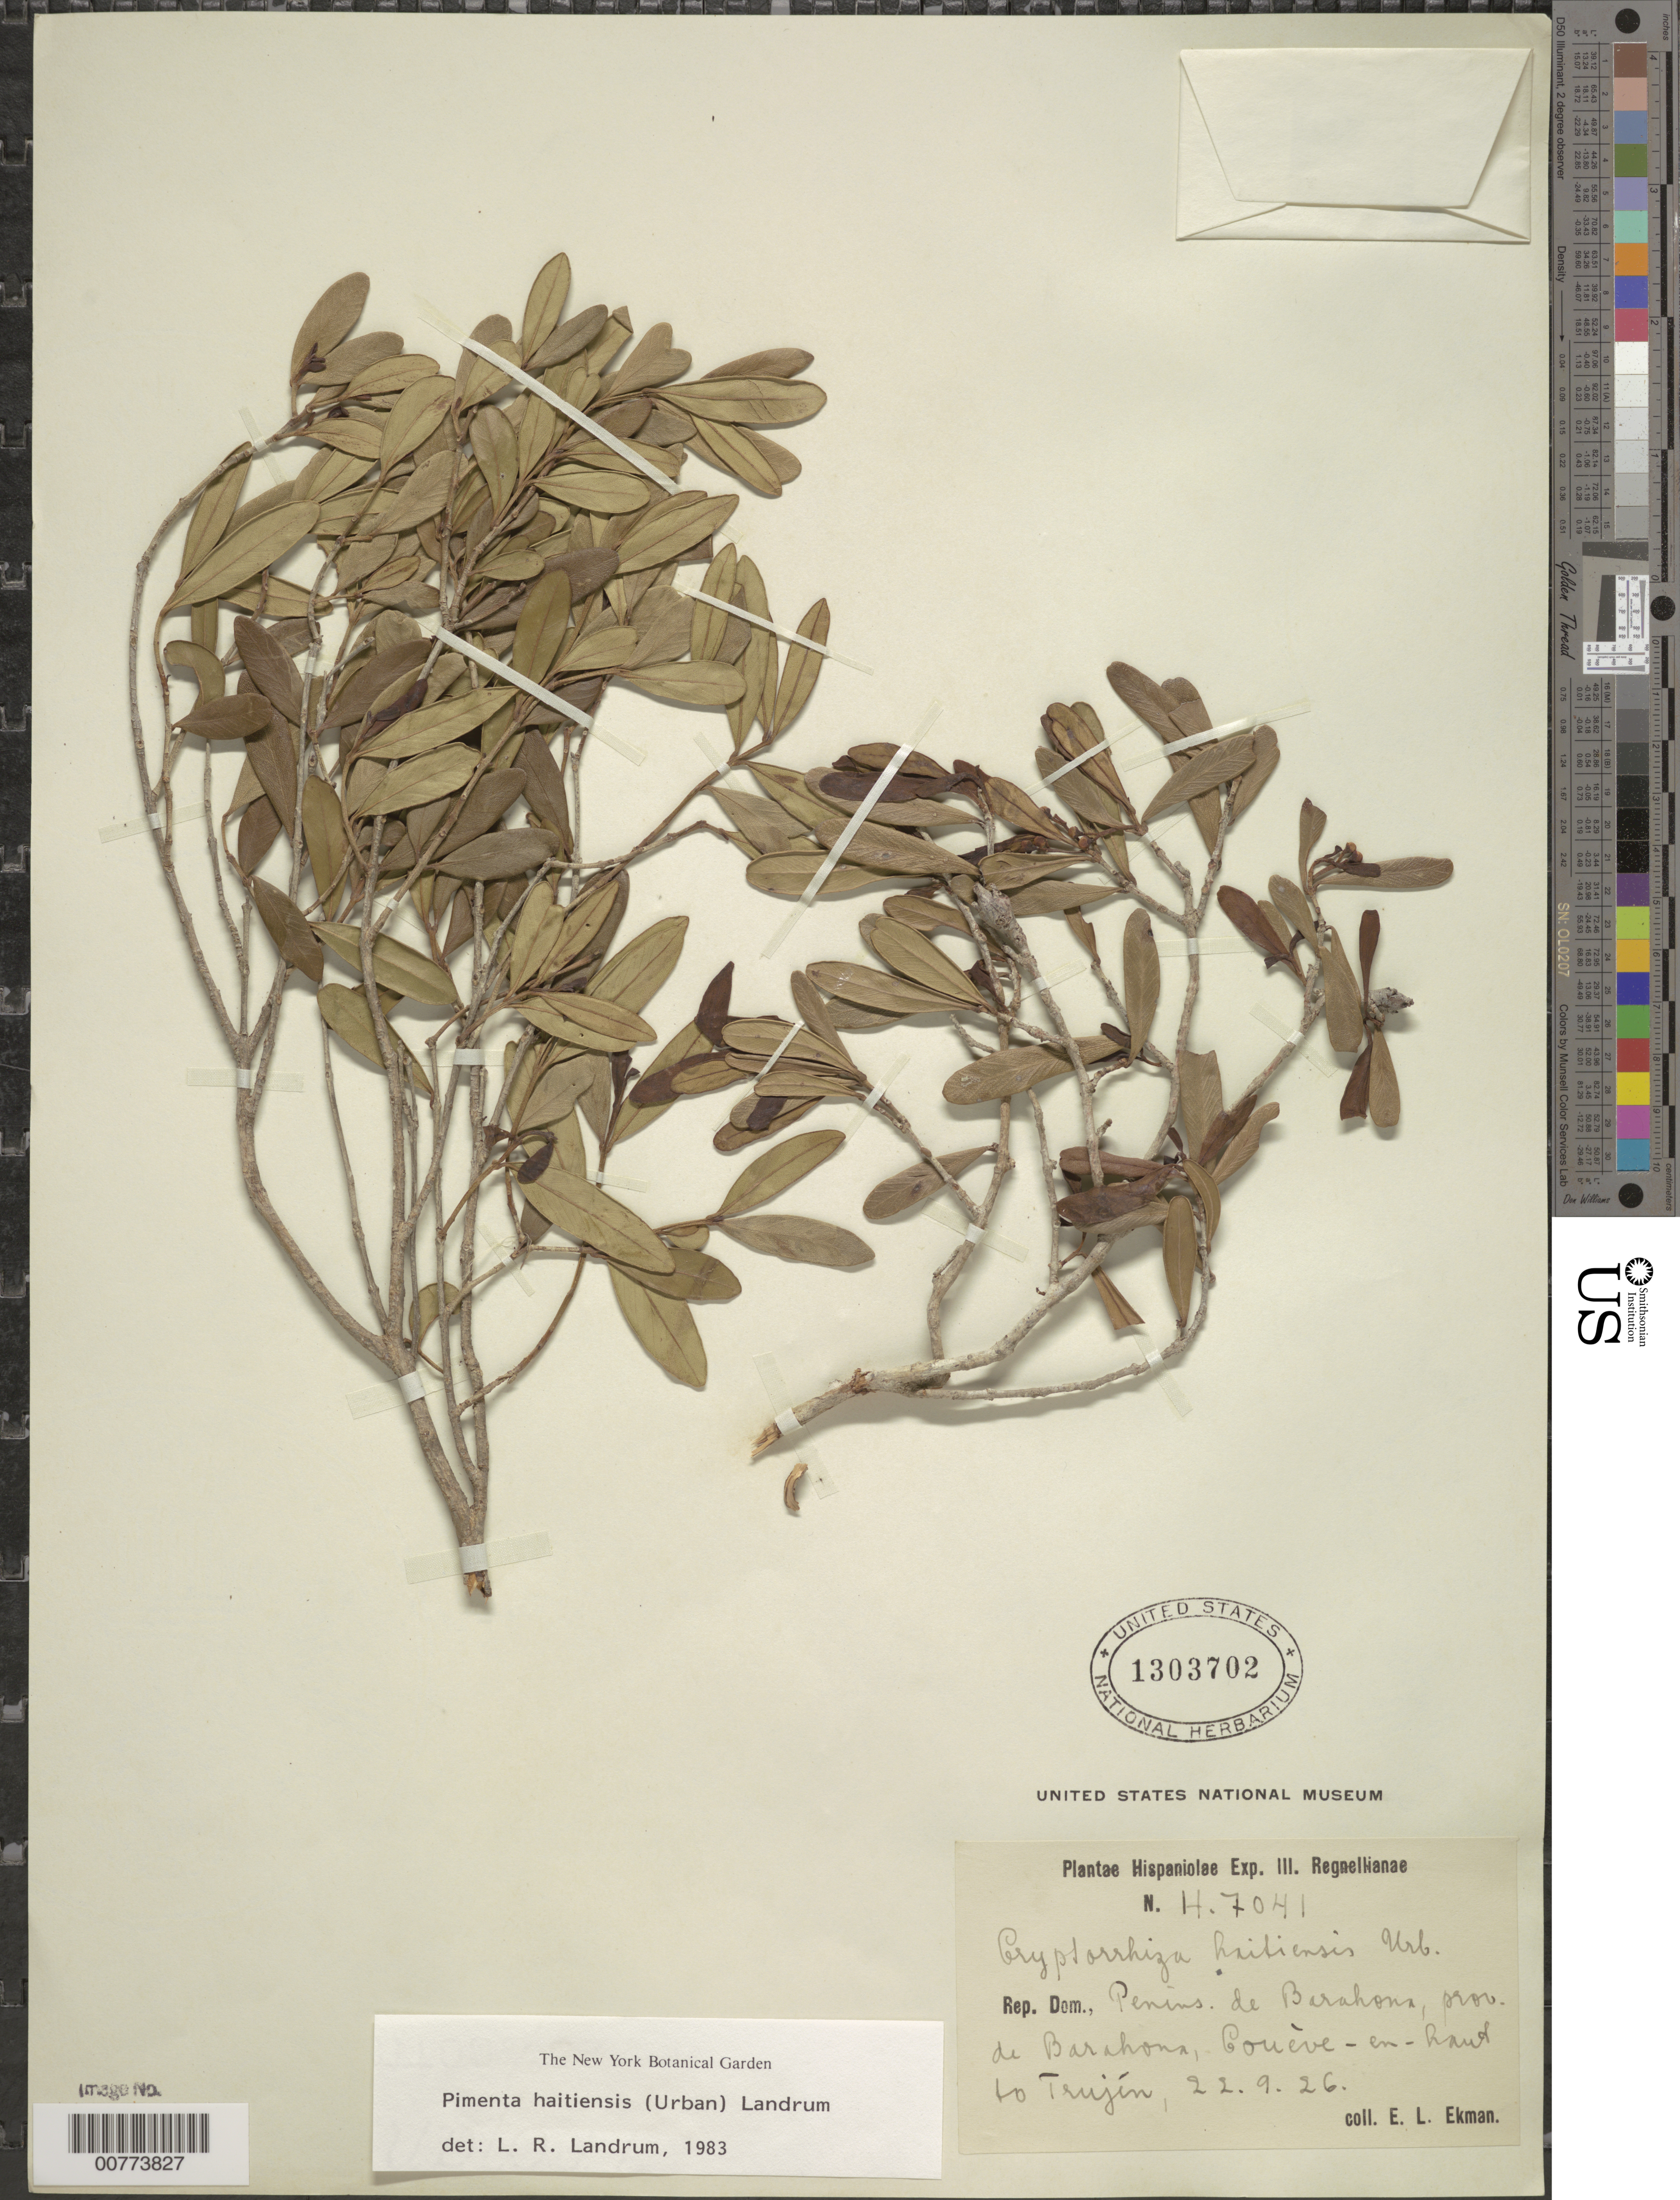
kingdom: Plantae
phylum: Tracheophyta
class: Magnoliopsida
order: Myrtales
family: Myrtaceae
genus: Pimenta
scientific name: Pimenta haitiensis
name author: (Urb.) Landrum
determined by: Landrum, L. R.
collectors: E. L. Ekman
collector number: H 7041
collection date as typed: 22 Sep 1926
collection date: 1926-09-22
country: Dominican Republic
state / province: Barahona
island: Hispaniola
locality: Peninsula of Barahona, "Couève-en-haut to Terijín".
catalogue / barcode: US 1303702